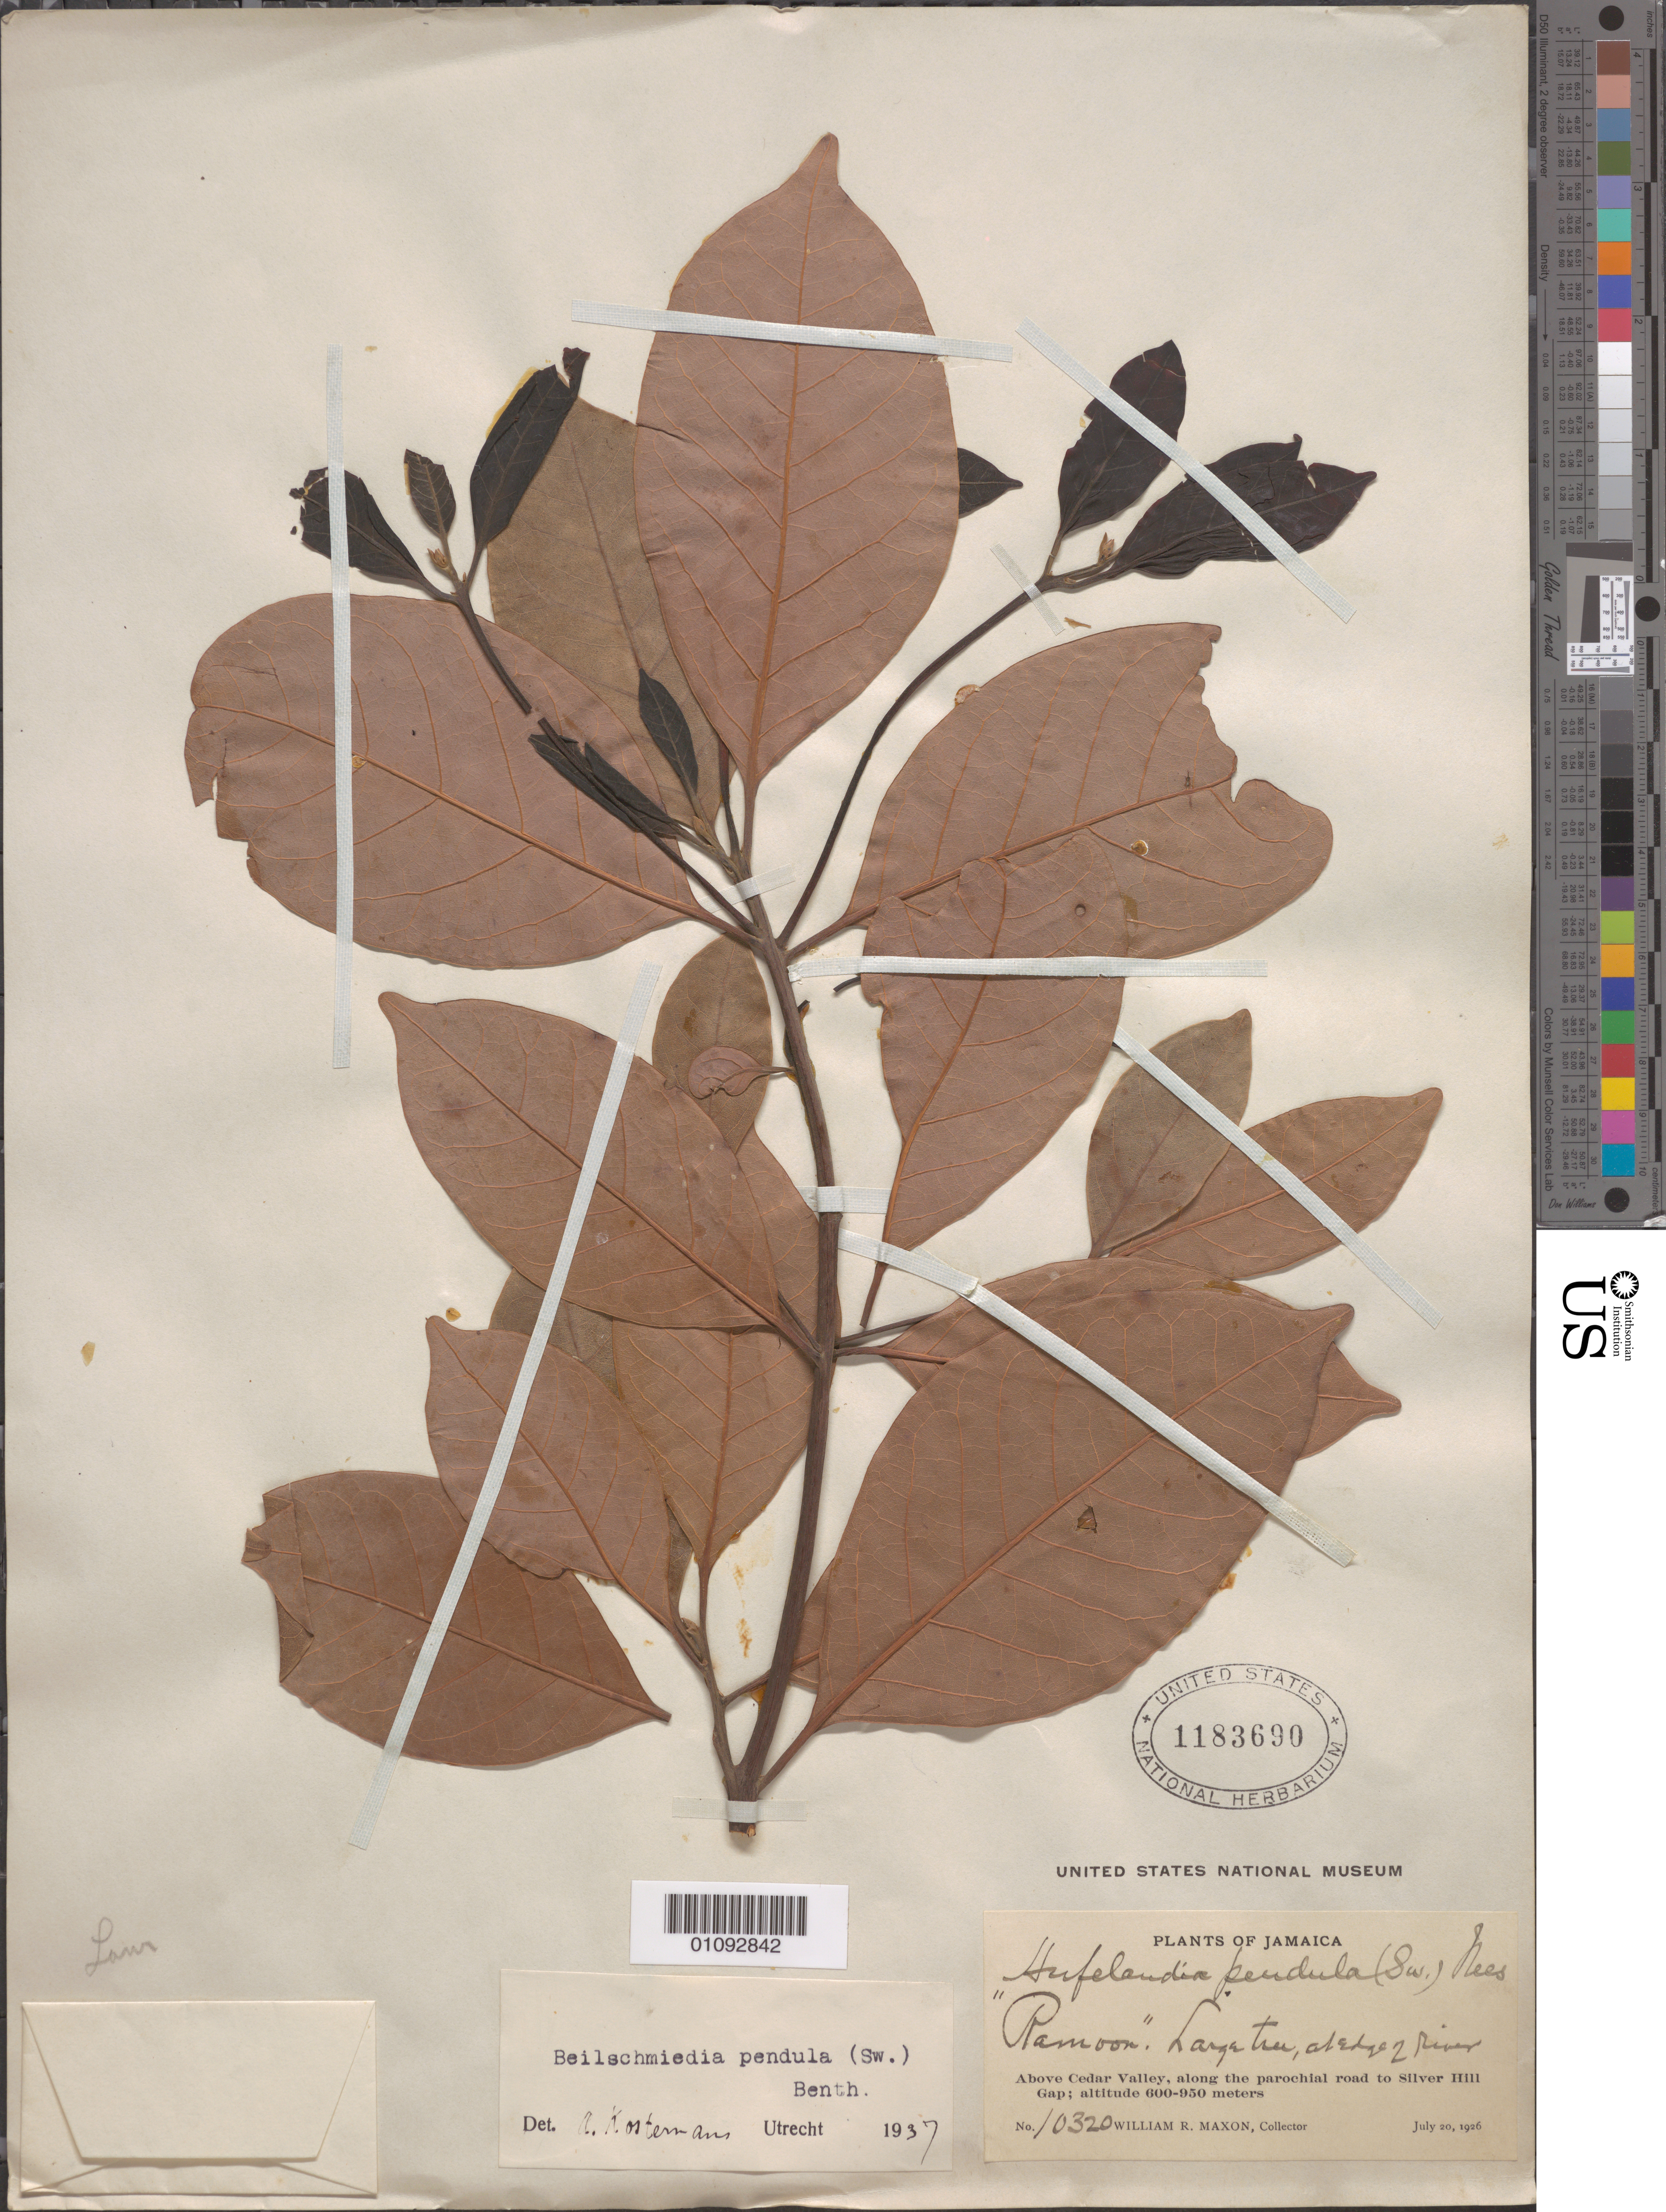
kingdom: Plantae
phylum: Tracheophyta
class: Magnoliopsida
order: Laurales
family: Lauraceae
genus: Beilschmiedia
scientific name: Beilschmiedia pendula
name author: (Sw.) Hemsl.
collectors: W. R. Maxon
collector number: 10320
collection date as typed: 20 Jul 1926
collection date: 1926-07-20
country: Jamaica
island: Jamaica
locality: Above Cedar Valley, along the Parochial Road to Silver Hill gap.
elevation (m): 600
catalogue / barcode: US 1183690